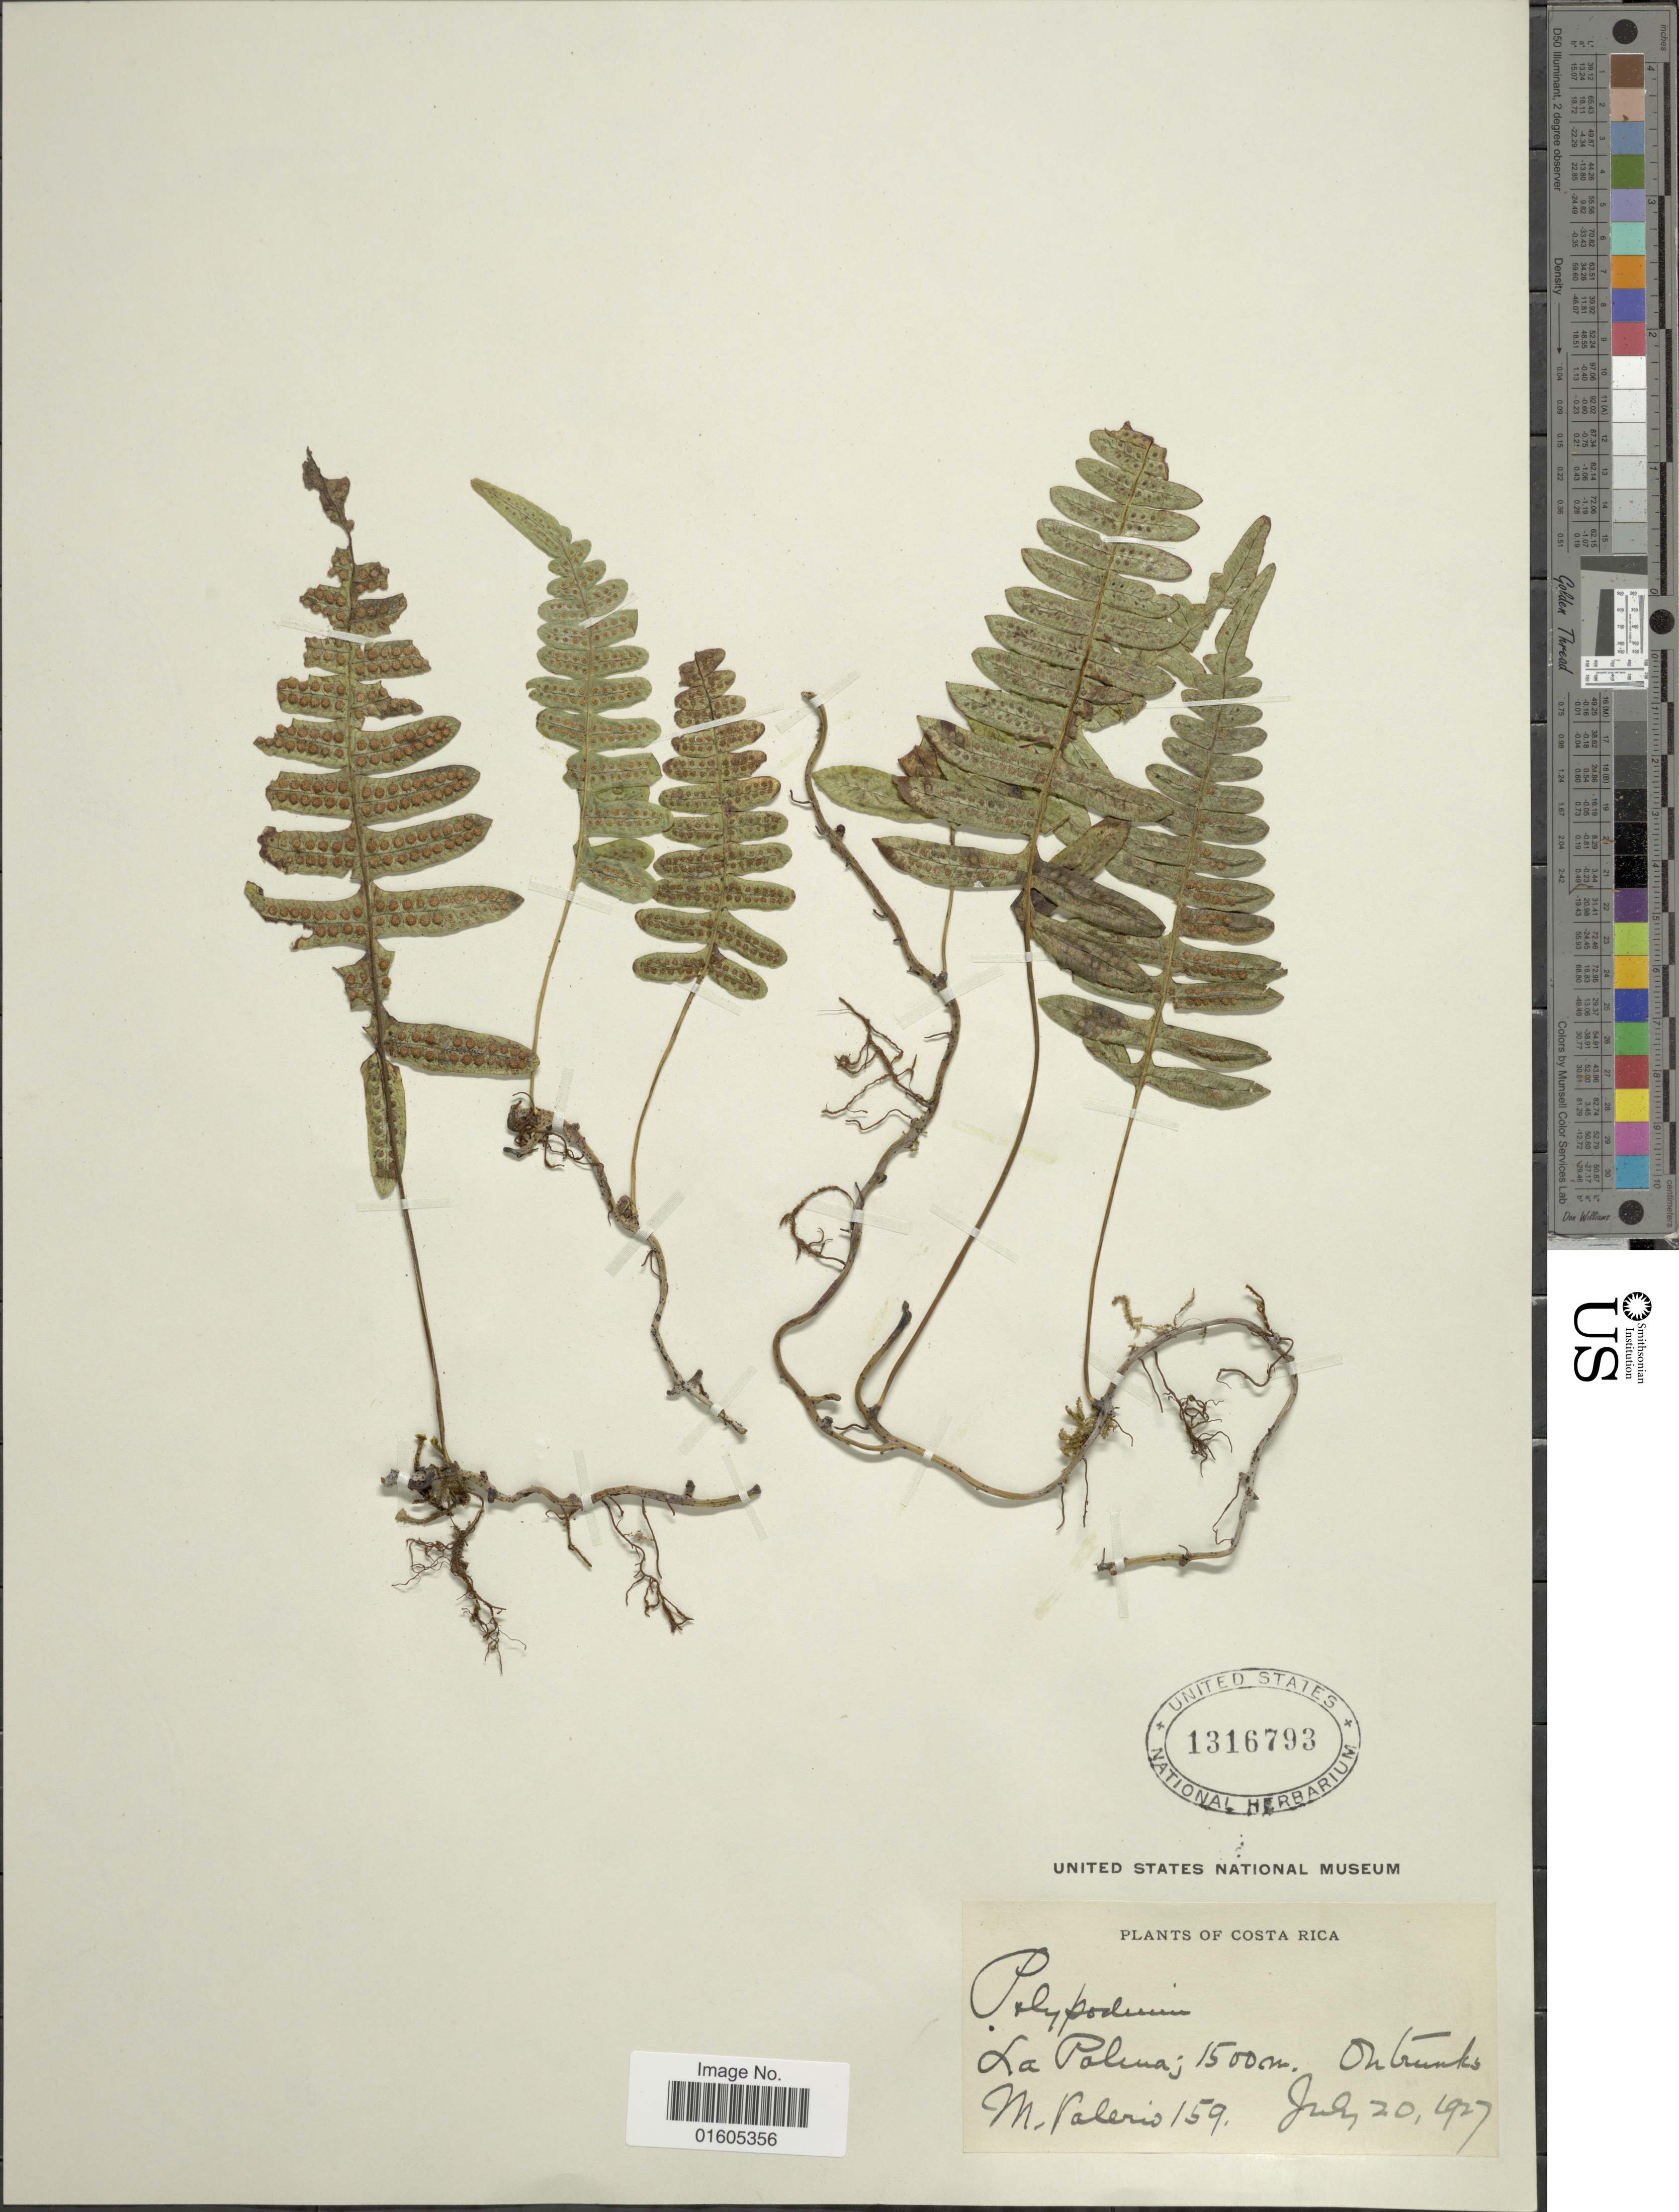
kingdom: Plantae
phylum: Tracheophyta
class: Polypodiopsida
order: Polypodiales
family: Polypodiaceae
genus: Serpocaulon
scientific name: Serpocaulon ptilorhizon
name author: (Christ) A.R. Sm.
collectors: M. Valerio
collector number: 159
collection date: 1927-07-20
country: Costa Rica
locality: La Palma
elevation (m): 1500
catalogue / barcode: US 1316793